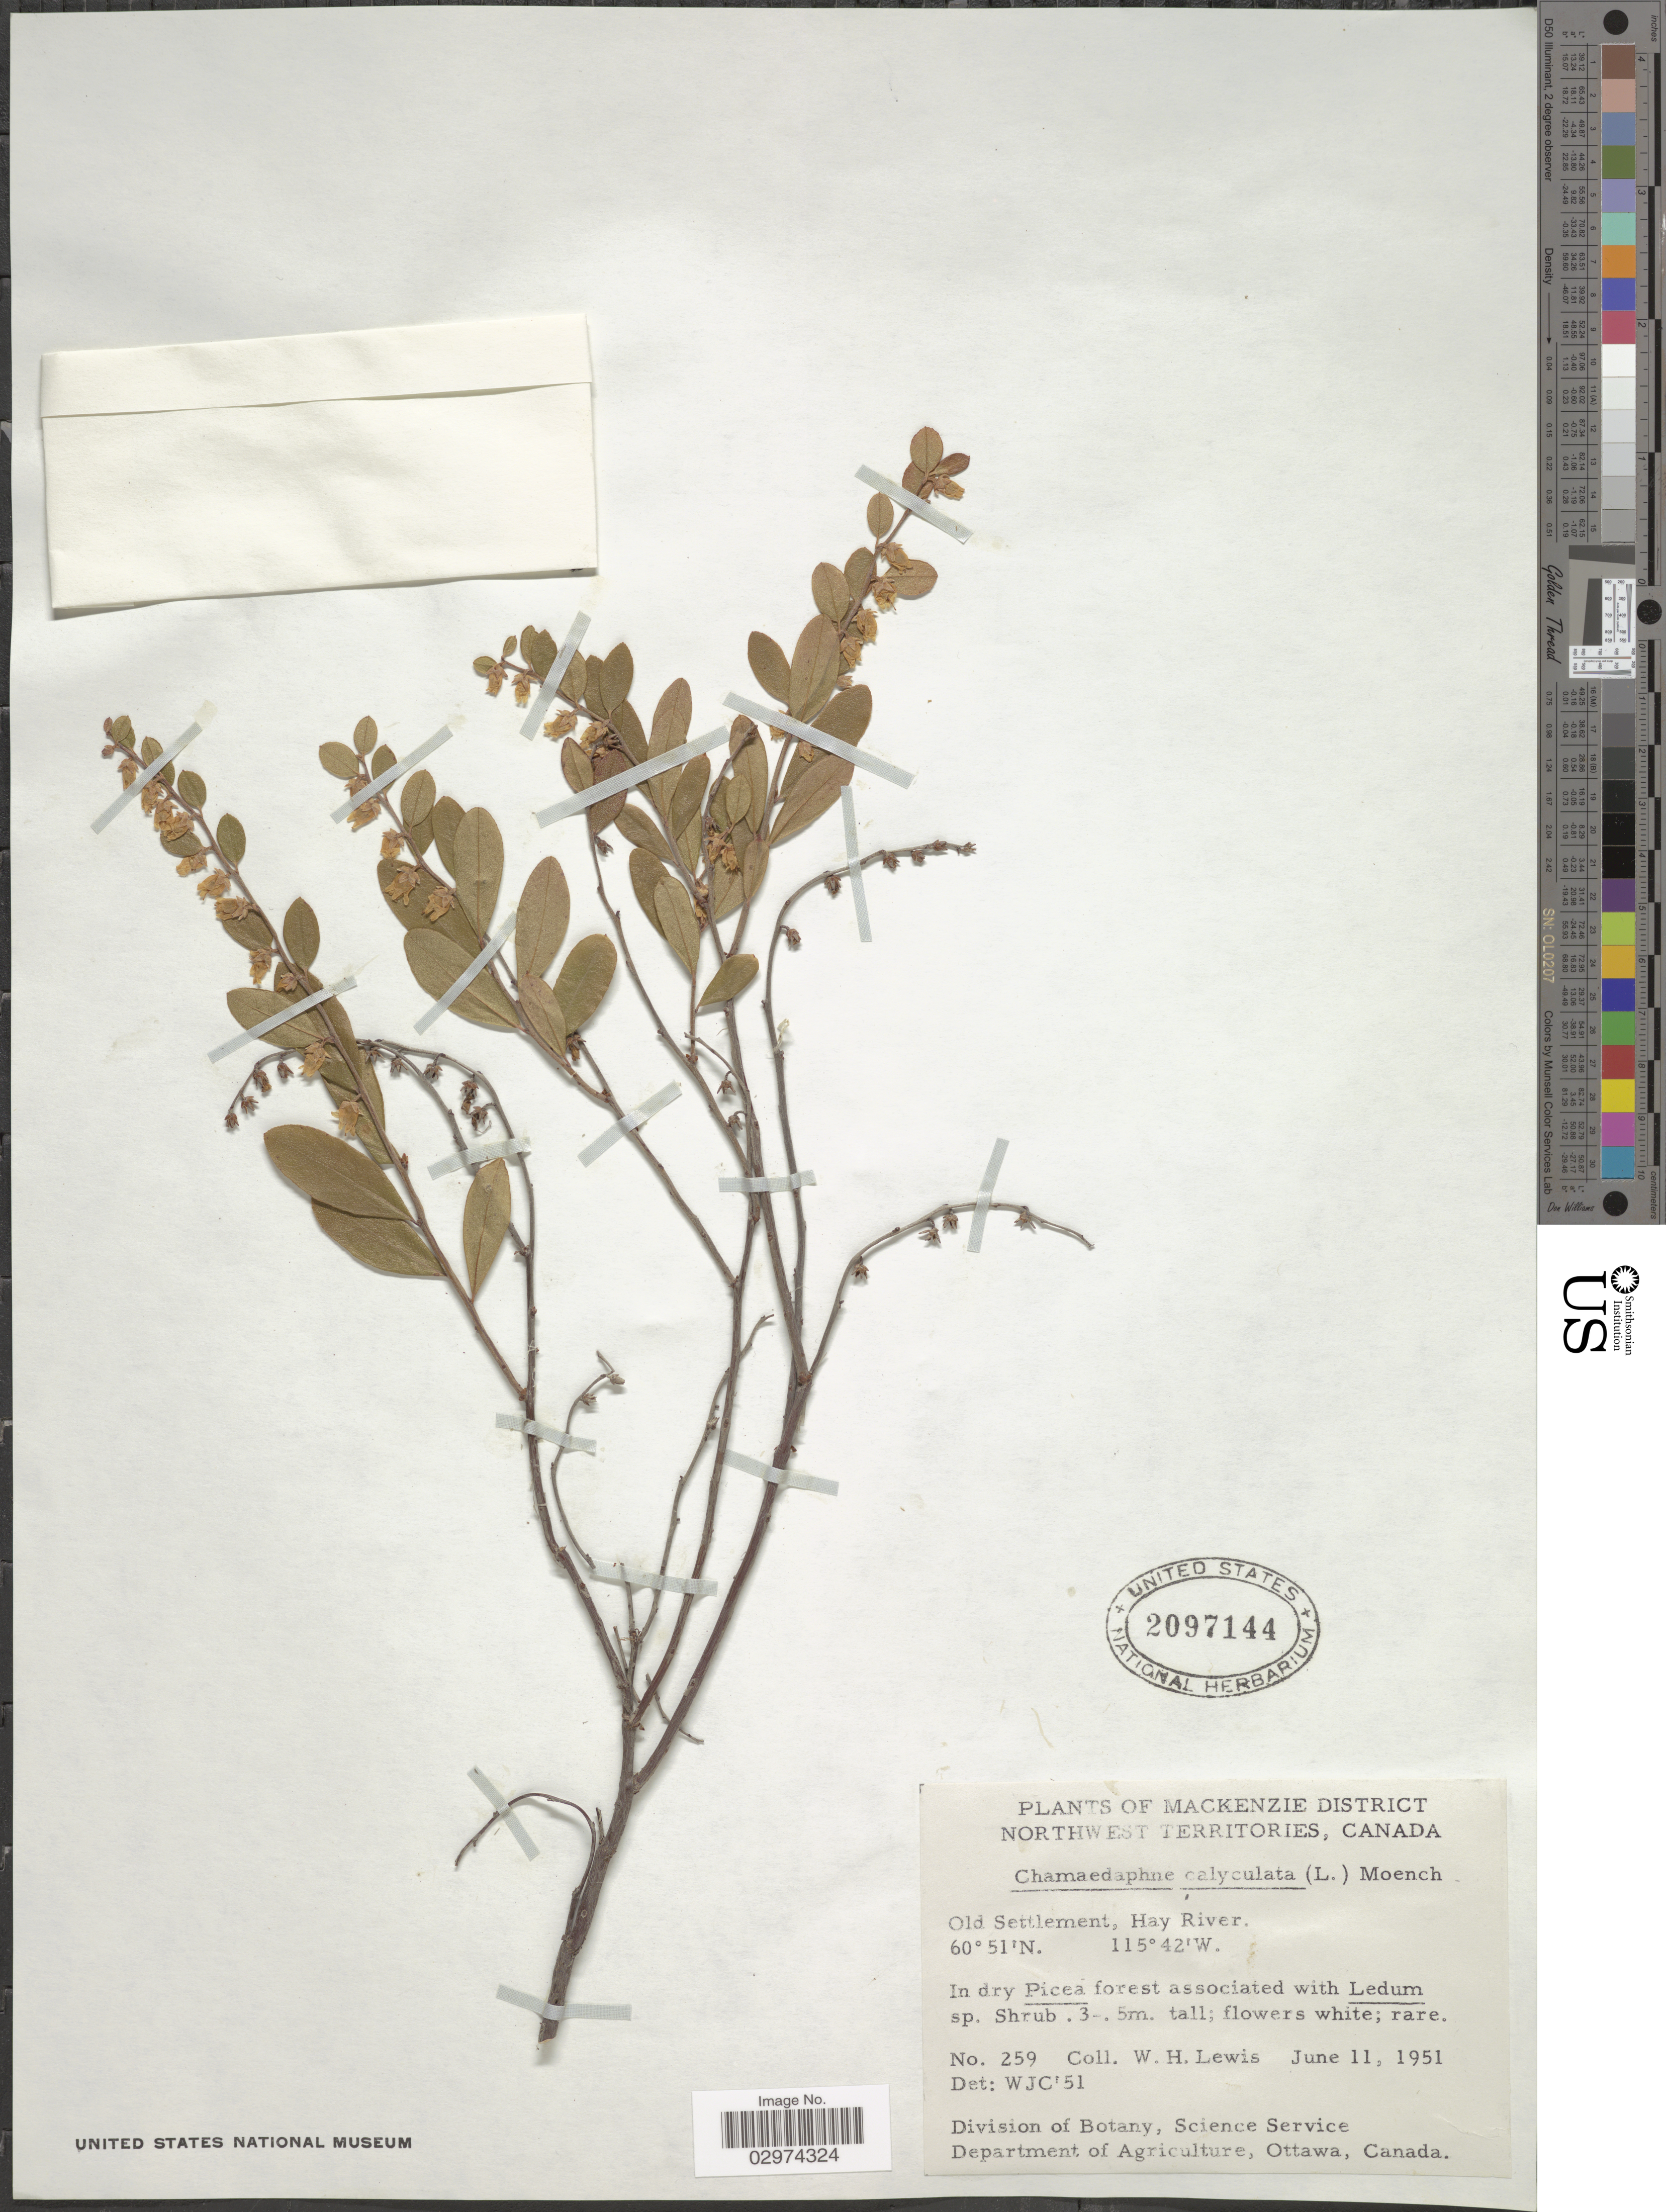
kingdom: Plantae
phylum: Tracheophyta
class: Magnoliopsida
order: Ericales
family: Ericaceae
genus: Chamaedaphne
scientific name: Chamaedaphne calyculata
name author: (L.) Moench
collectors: W. H. Lewis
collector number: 259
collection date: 1951-06-11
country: Canada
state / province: Northwest Territories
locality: Mackenzie District. Old Settlement, Hay River.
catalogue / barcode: US 2097144